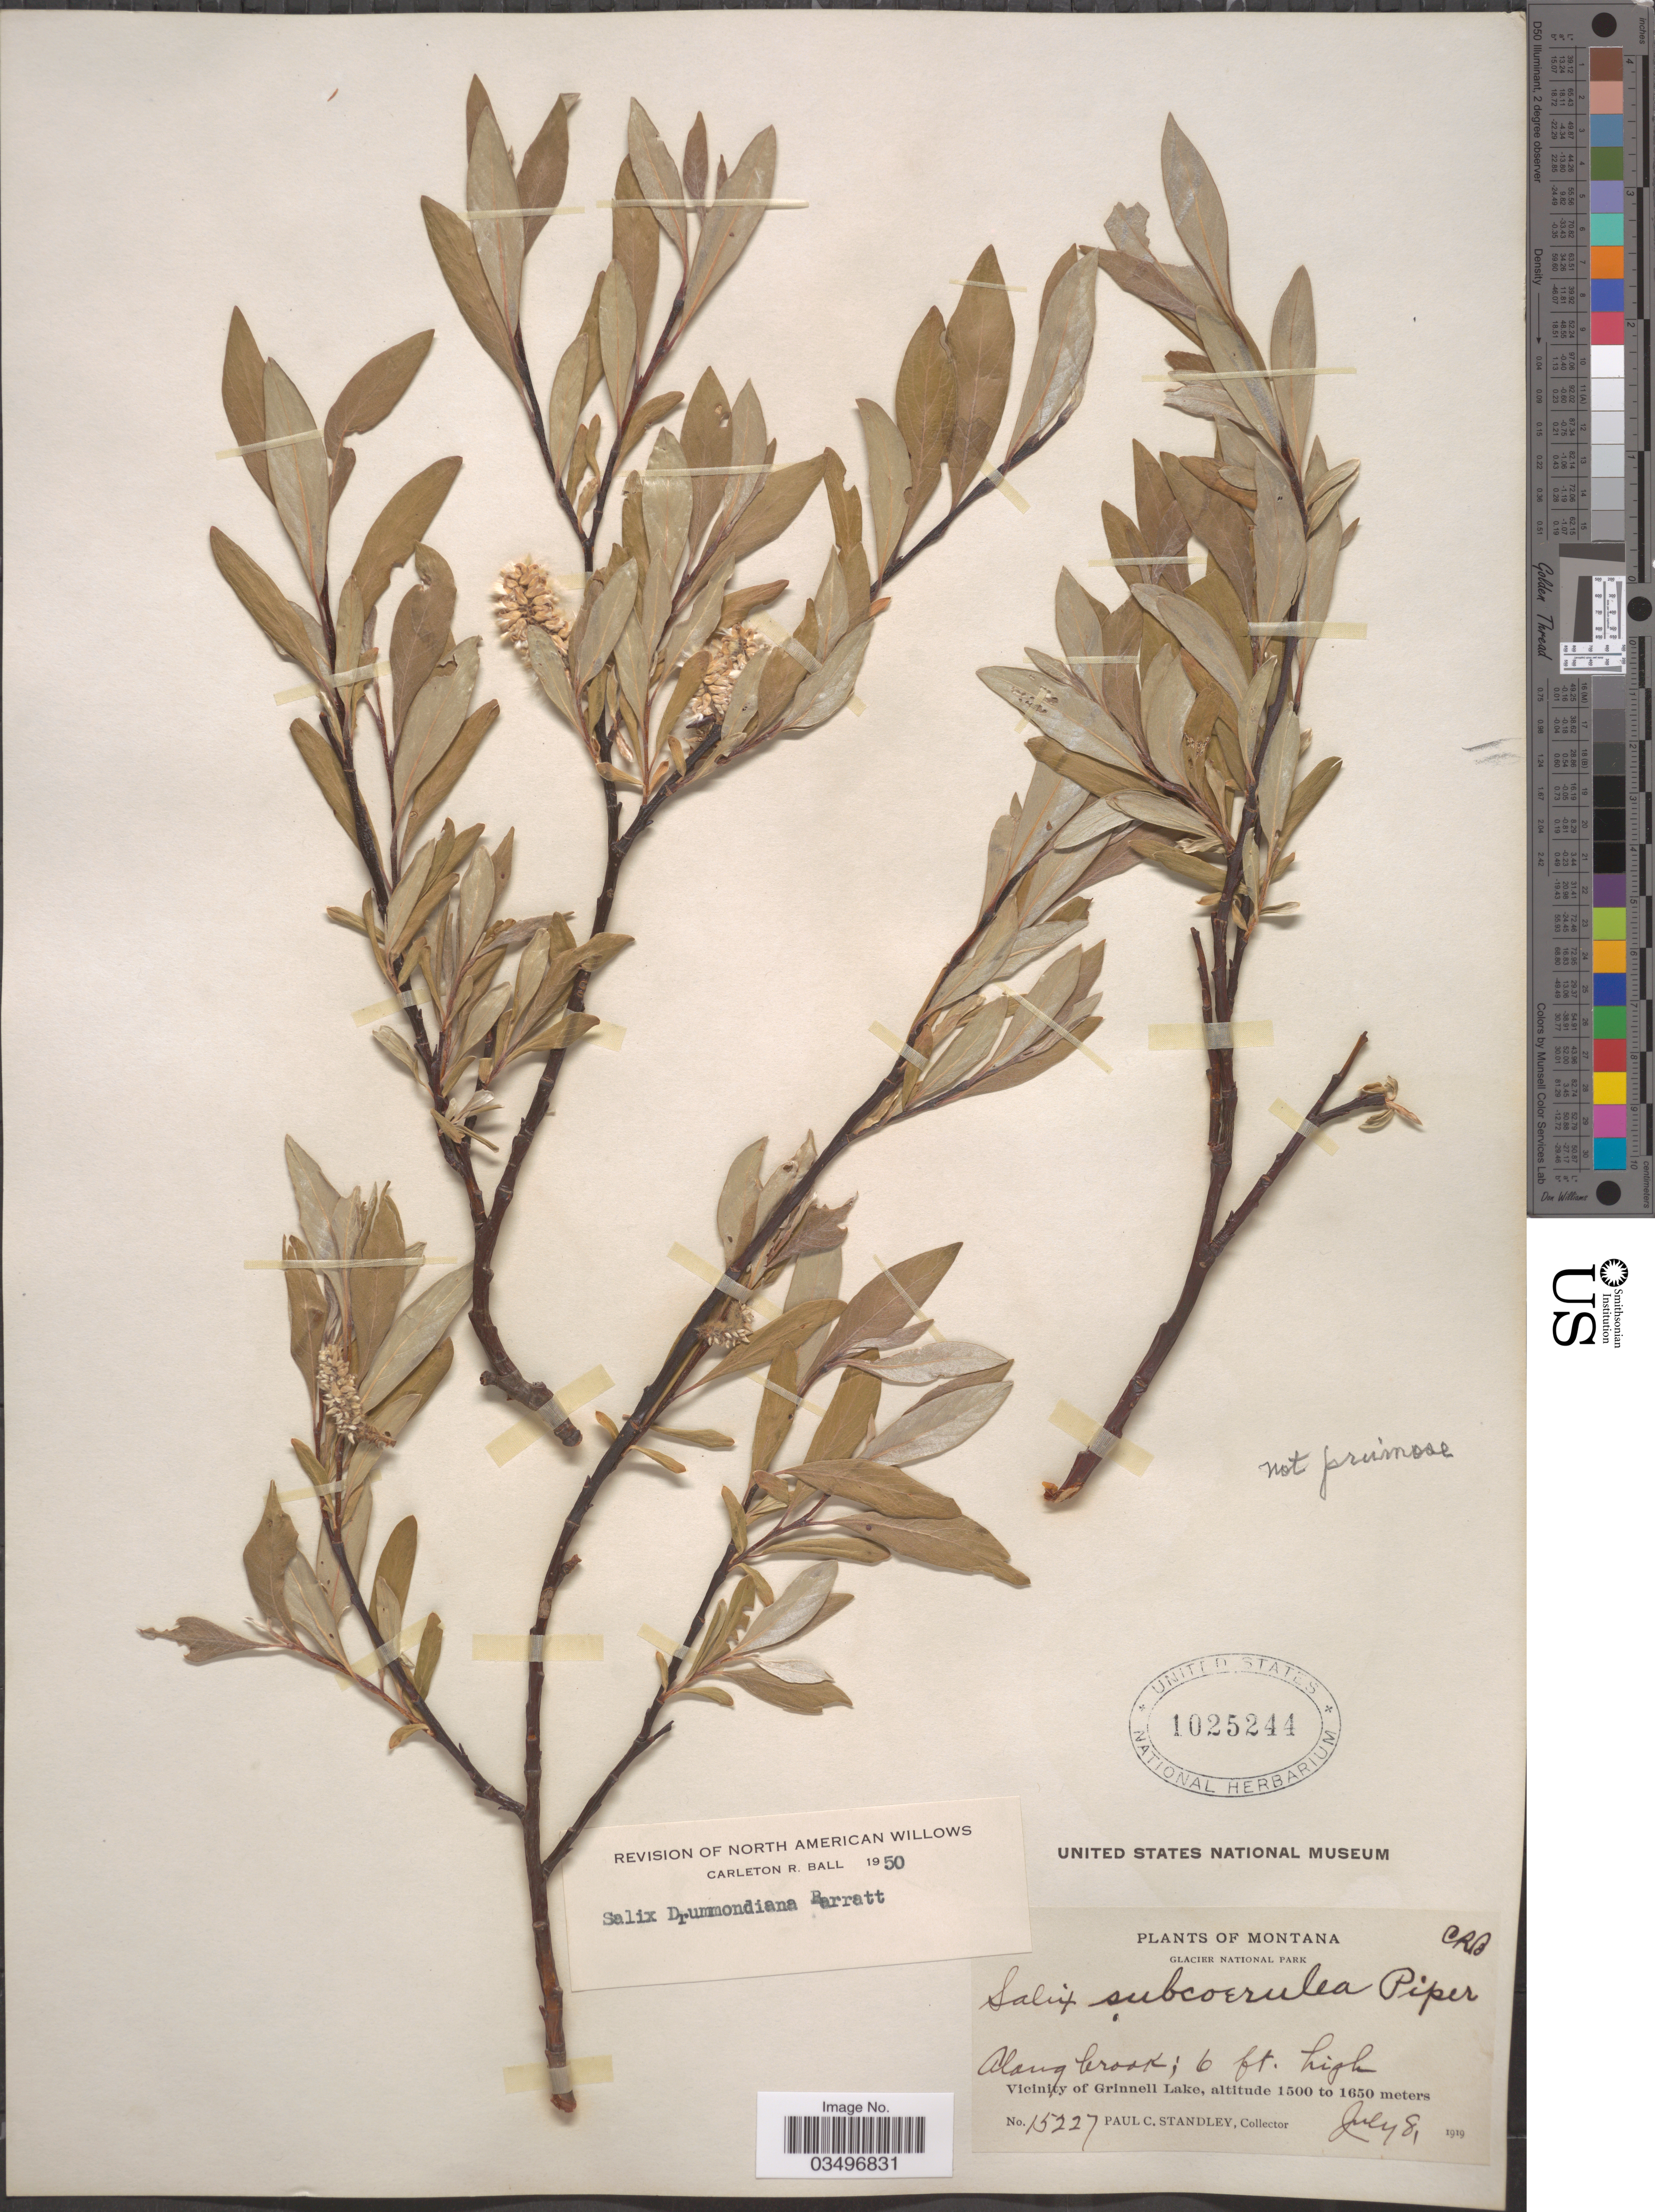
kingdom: Plantae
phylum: Tracheophyta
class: Magnoliopsida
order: Malpighiales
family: Salicaceae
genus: Salix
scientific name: Salix drummondiana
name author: Barratt ex Hook.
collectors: P. C. Standley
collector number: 15227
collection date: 1919-07-08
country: United States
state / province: Montana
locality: Glacier National Park. Along brook. Vicinity of Grinnell Lake.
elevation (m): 1500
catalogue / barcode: US 1025244